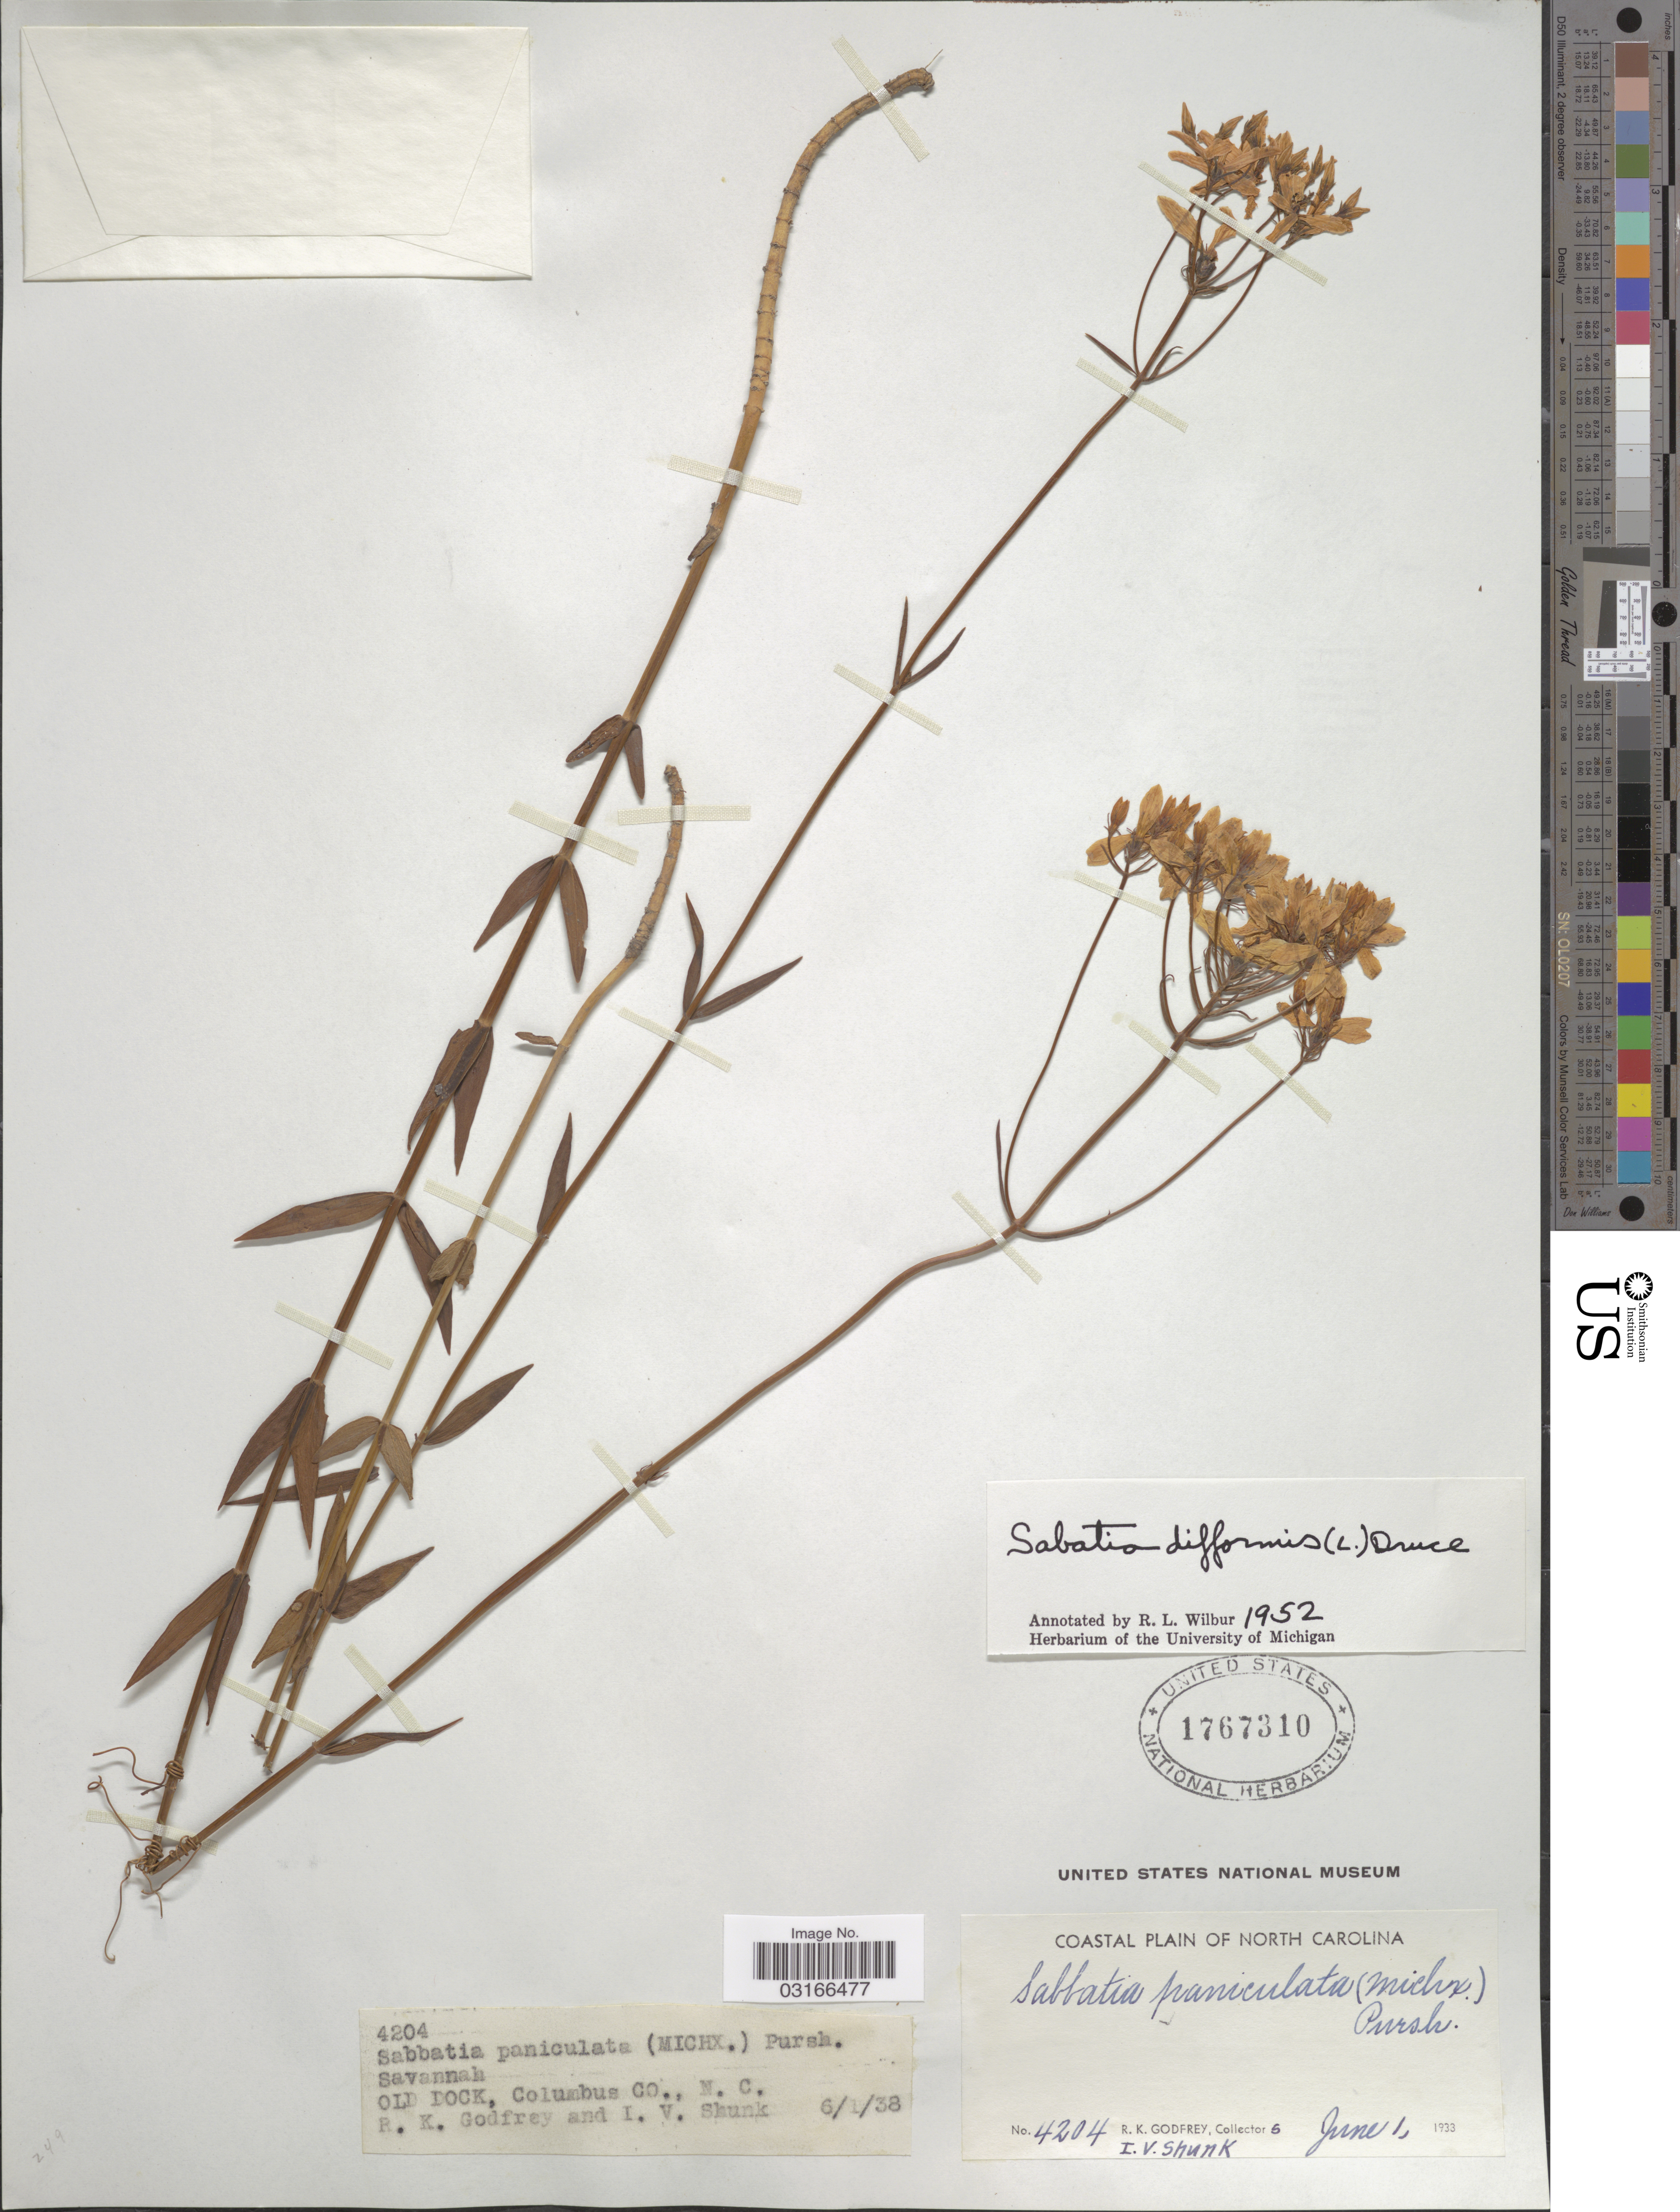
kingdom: Plantae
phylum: Tracheophyta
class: Magnoliopsida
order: Gentianales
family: Gentianaceae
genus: Sabatia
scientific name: Sabatia difformis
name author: (L.) Druce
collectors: R. K. Godfrey & I. Shunk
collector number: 4204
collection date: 1933-06-01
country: United States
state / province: North Carolina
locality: Coastal Plain of North Carolina, Savannah, Old Dock, Columbus Co., N.C.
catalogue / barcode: US 1767310